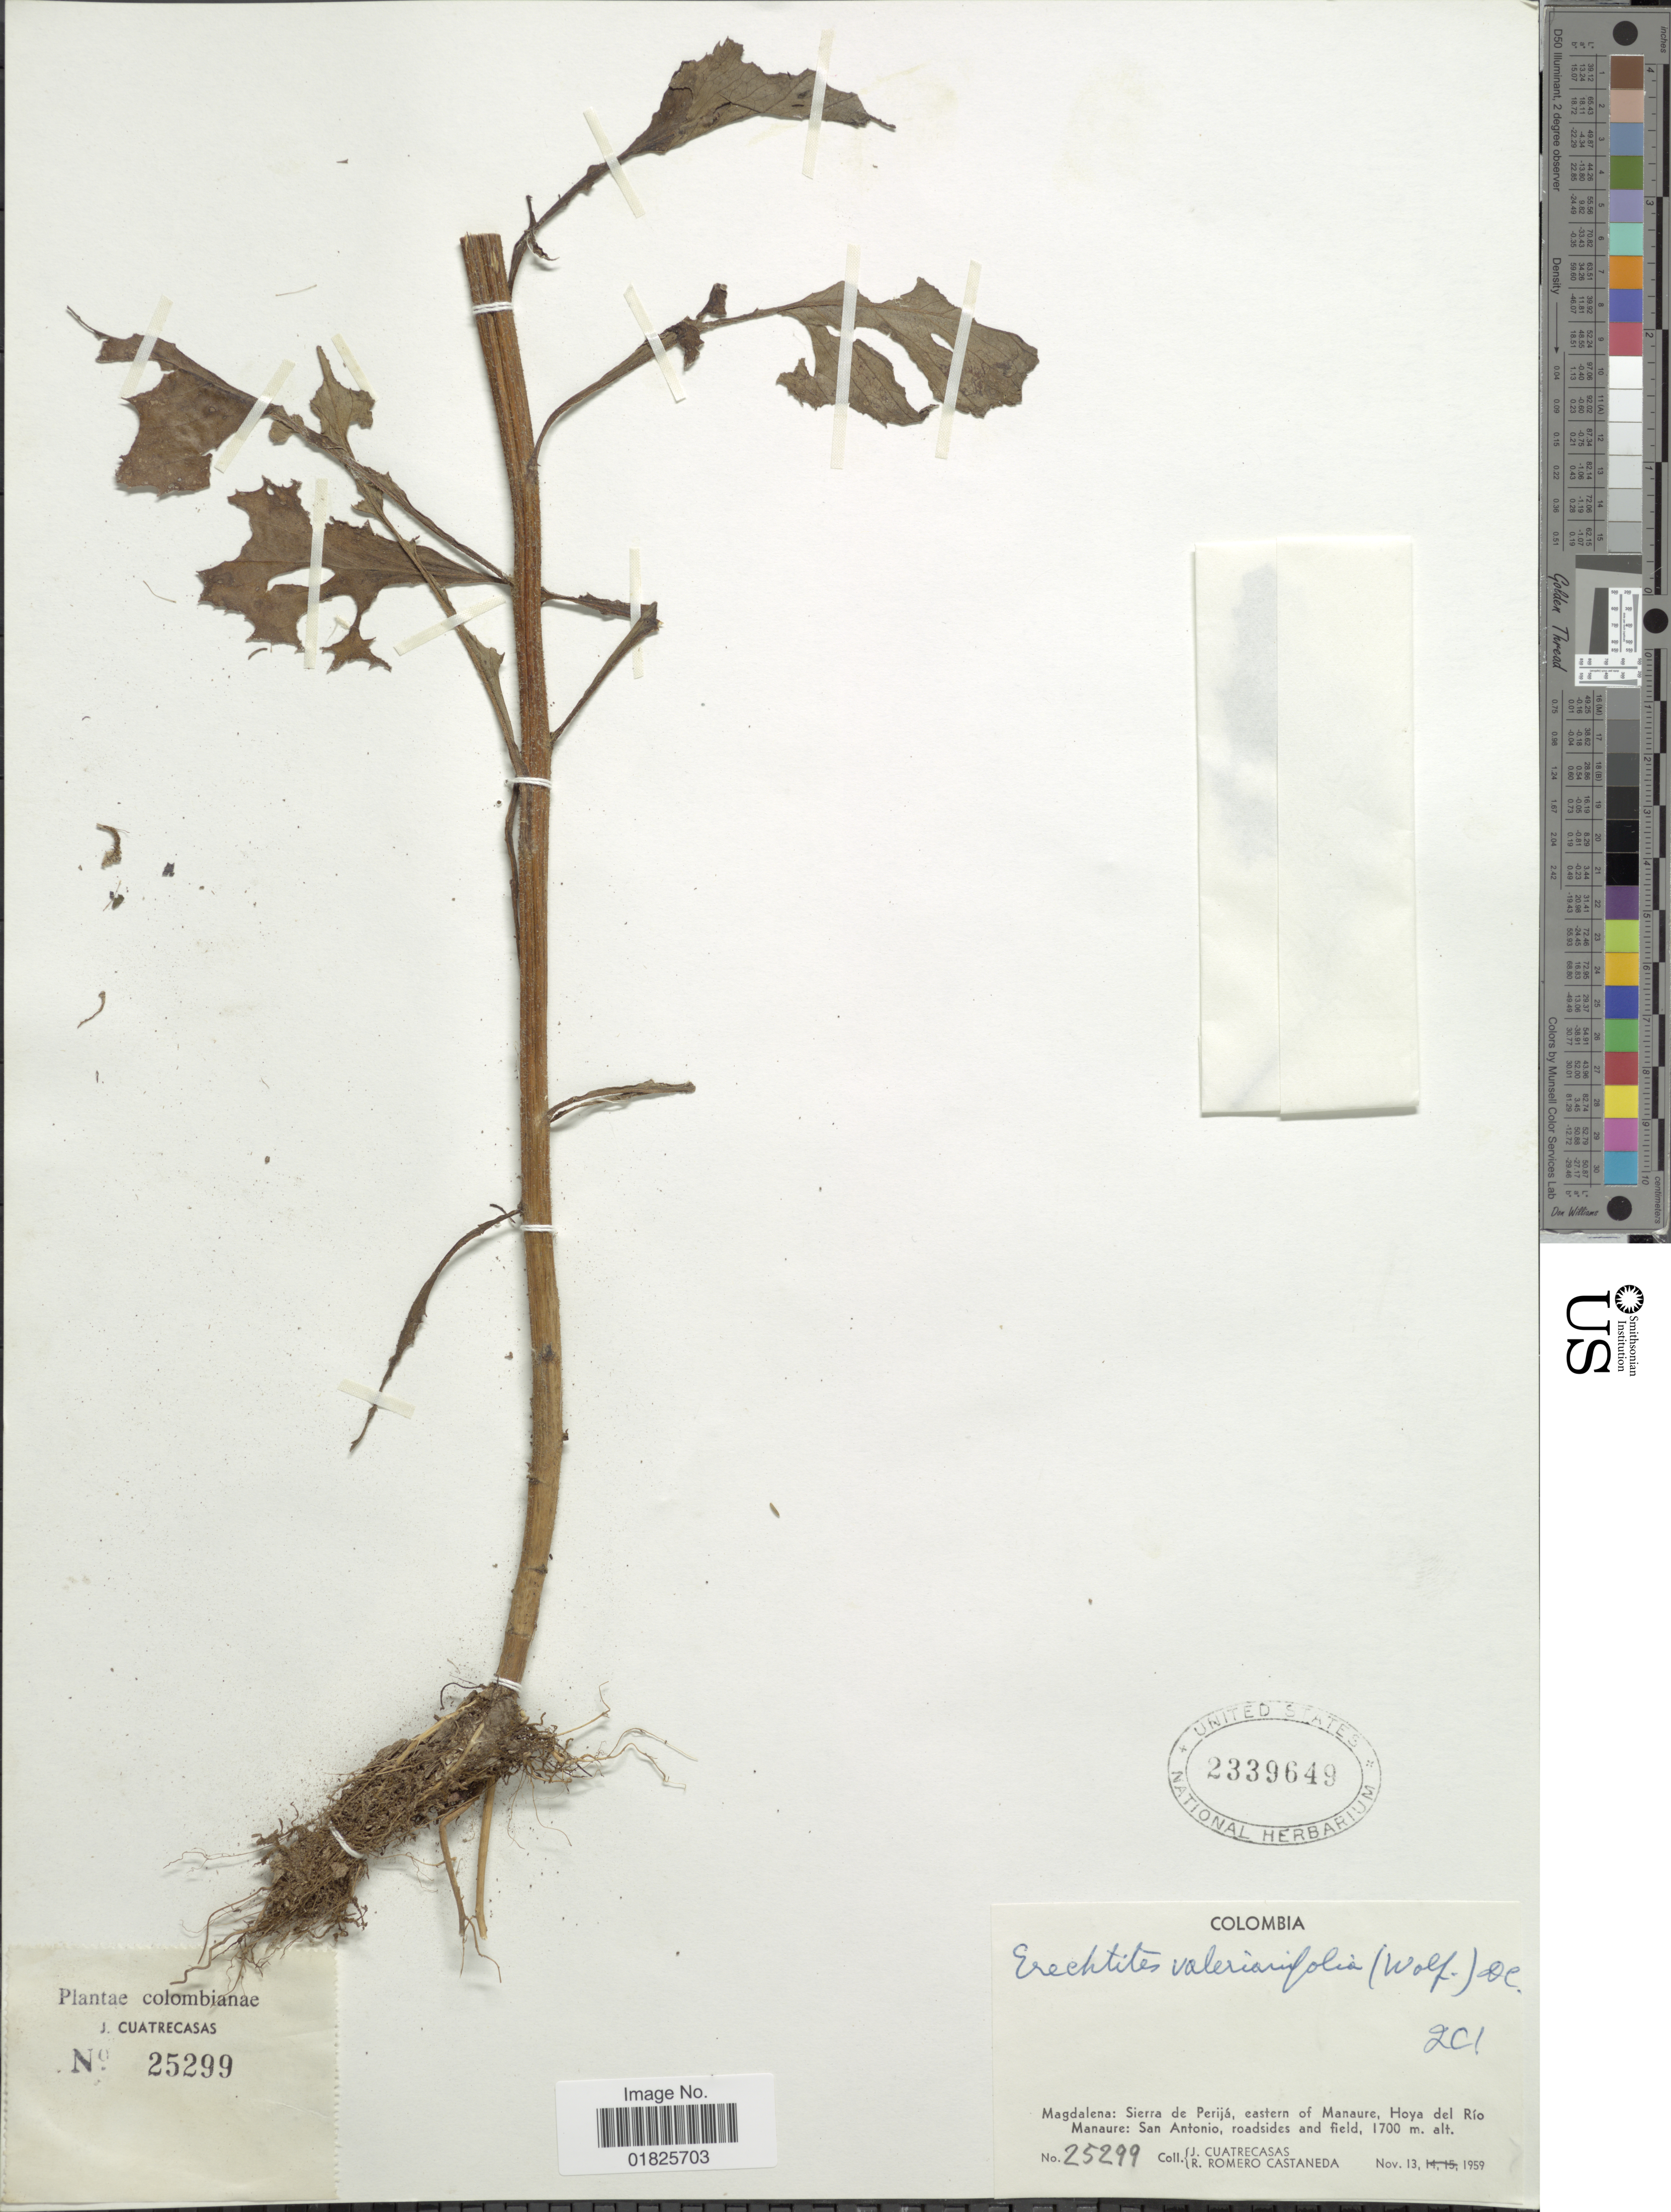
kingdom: Plantae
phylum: Tracheophyta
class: Magnoliopsida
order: Asterales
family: Asteraceae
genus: Erechtites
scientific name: Erechtites valerianifolius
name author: (Link ex Spreng.) DC.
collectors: J. Cuatrecasas & R. Romero Castañeda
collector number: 25299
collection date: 1959-11-13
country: Colombia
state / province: Magdalena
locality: Sierra de Perija, eastern of Manaure, Hoya del Rio Manaure: San Antonio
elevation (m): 1700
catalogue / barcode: US 2339649